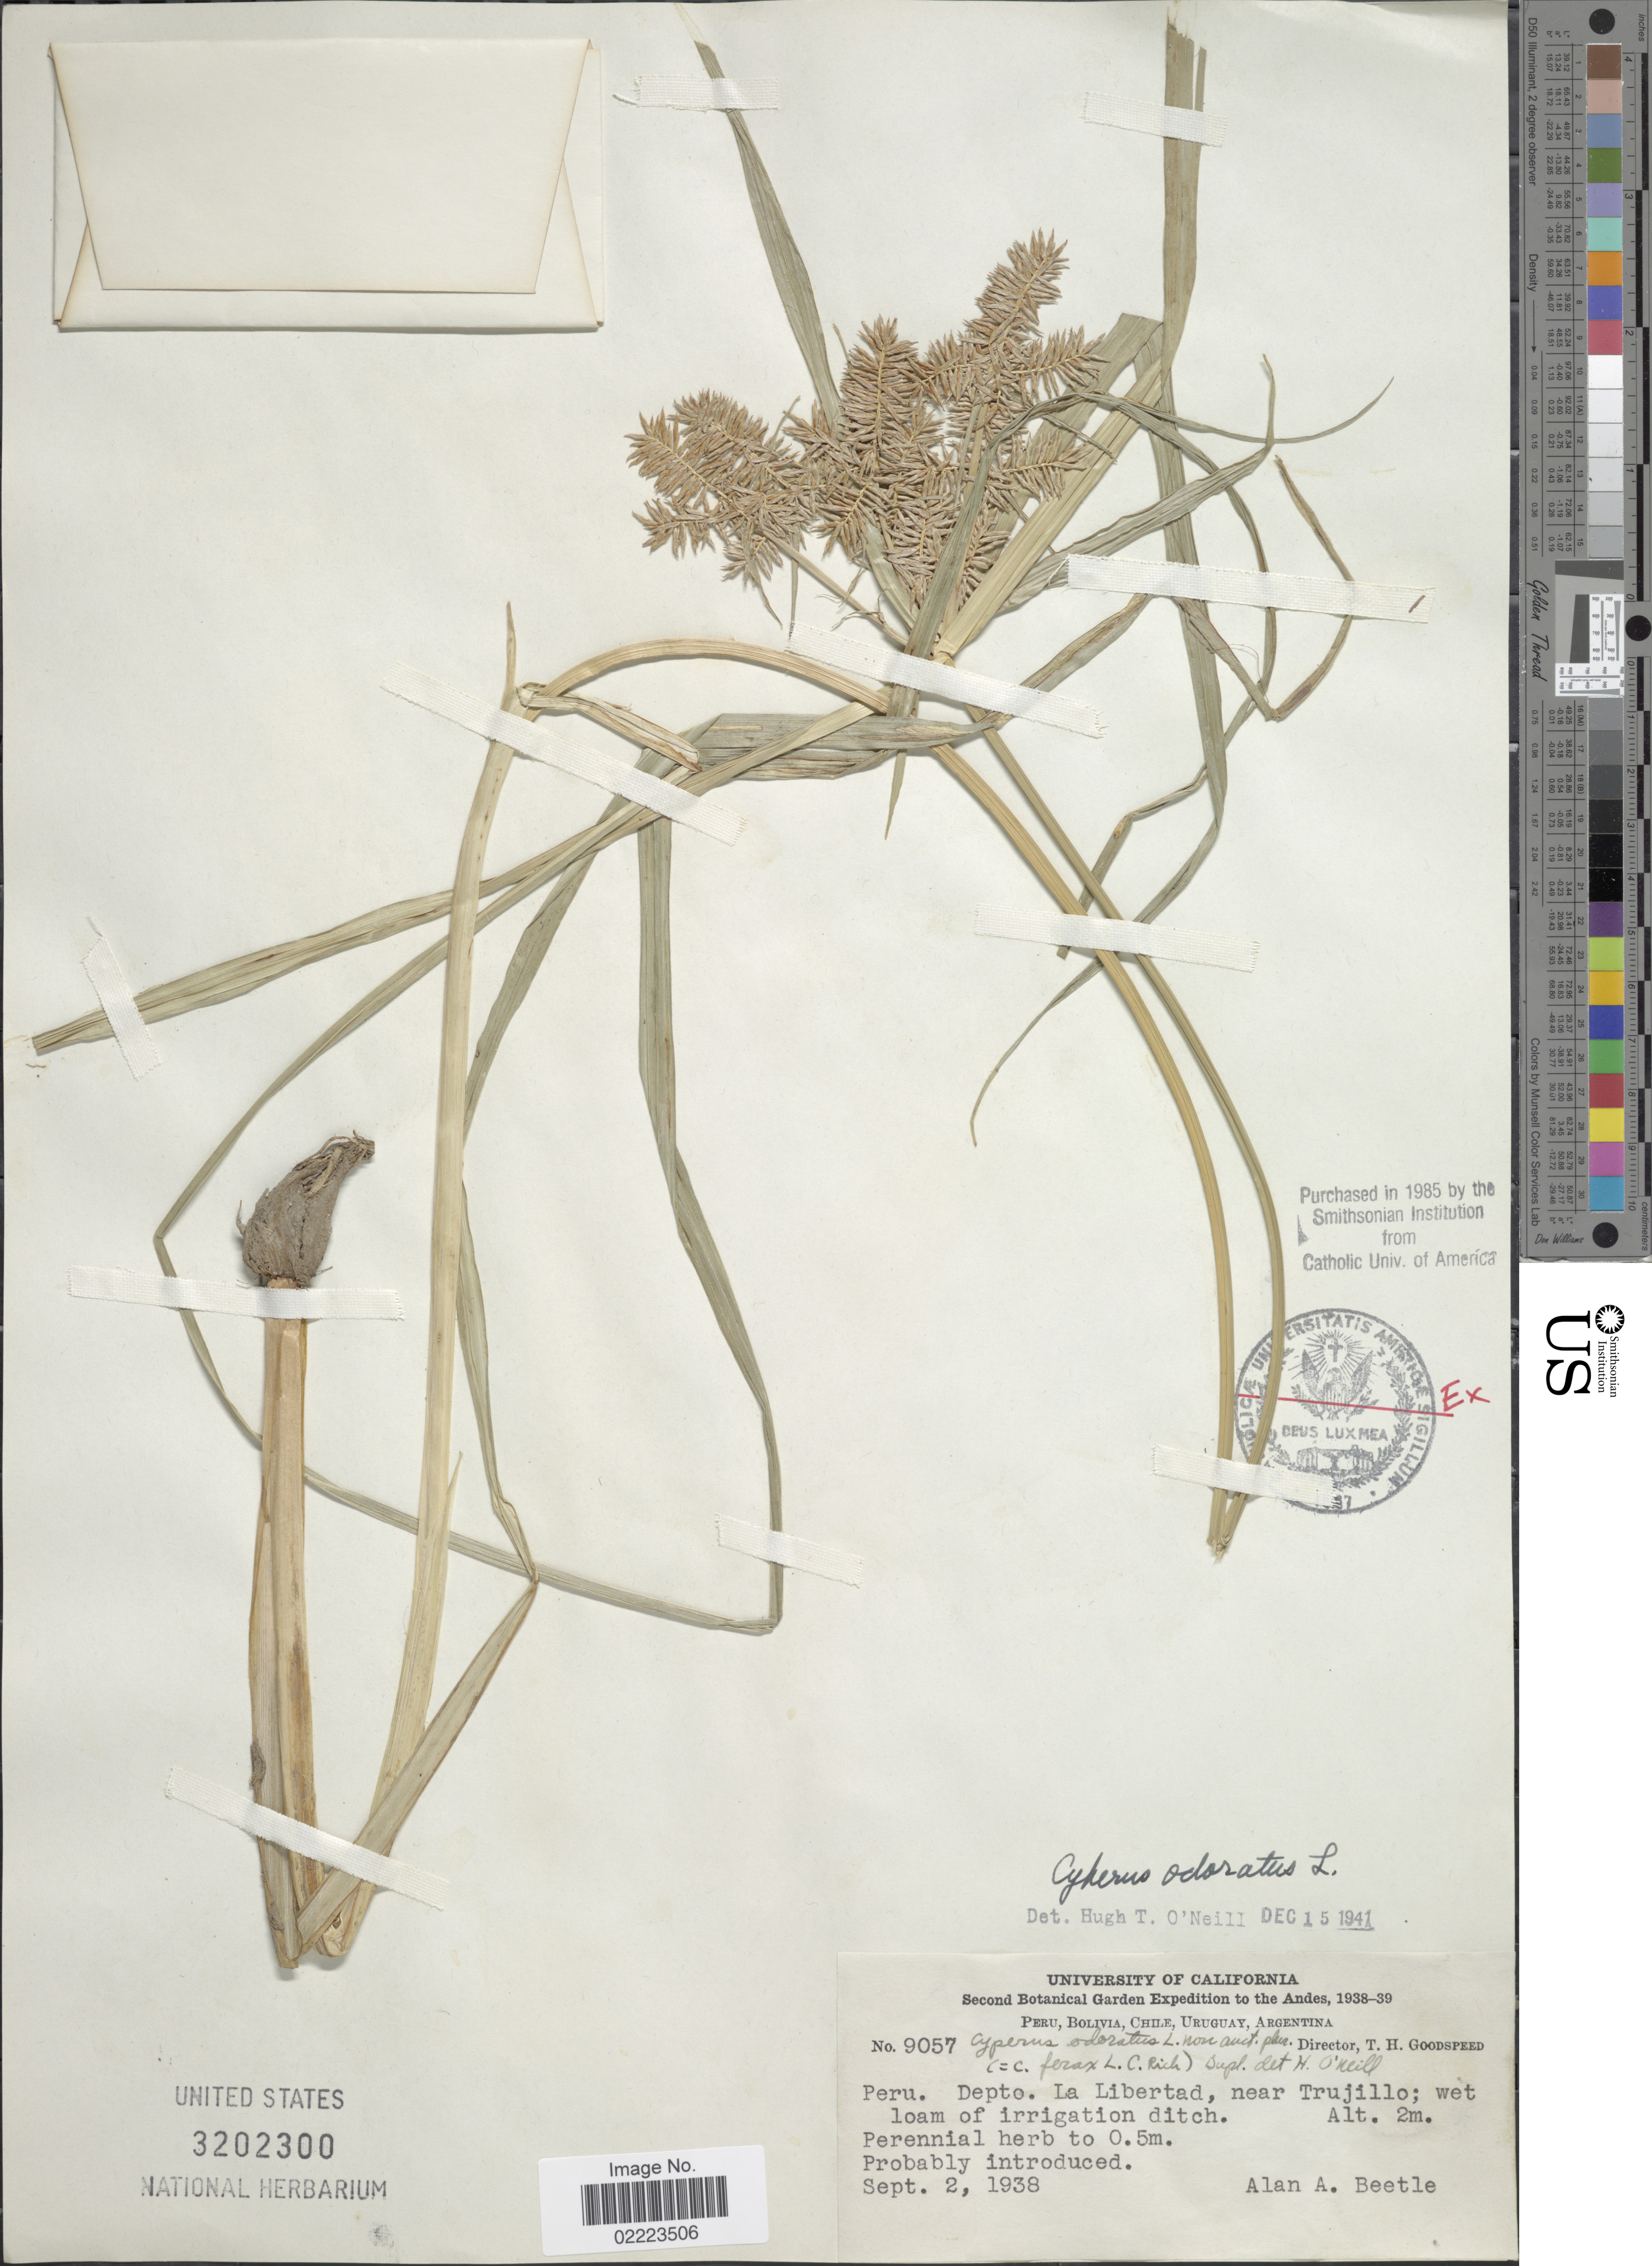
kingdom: Plantae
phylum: Tracheophyta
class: Liliopsida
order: Poales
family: Cyperaceae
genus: Cyperus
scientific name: Cyperus odoratus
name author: L.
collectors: A. A. Beetle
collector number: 9057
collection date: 1938-09-02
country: Peru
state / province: La Libertad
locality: Depto. La Libertad, near Trujillo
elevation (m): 2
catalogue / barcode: US 3202300